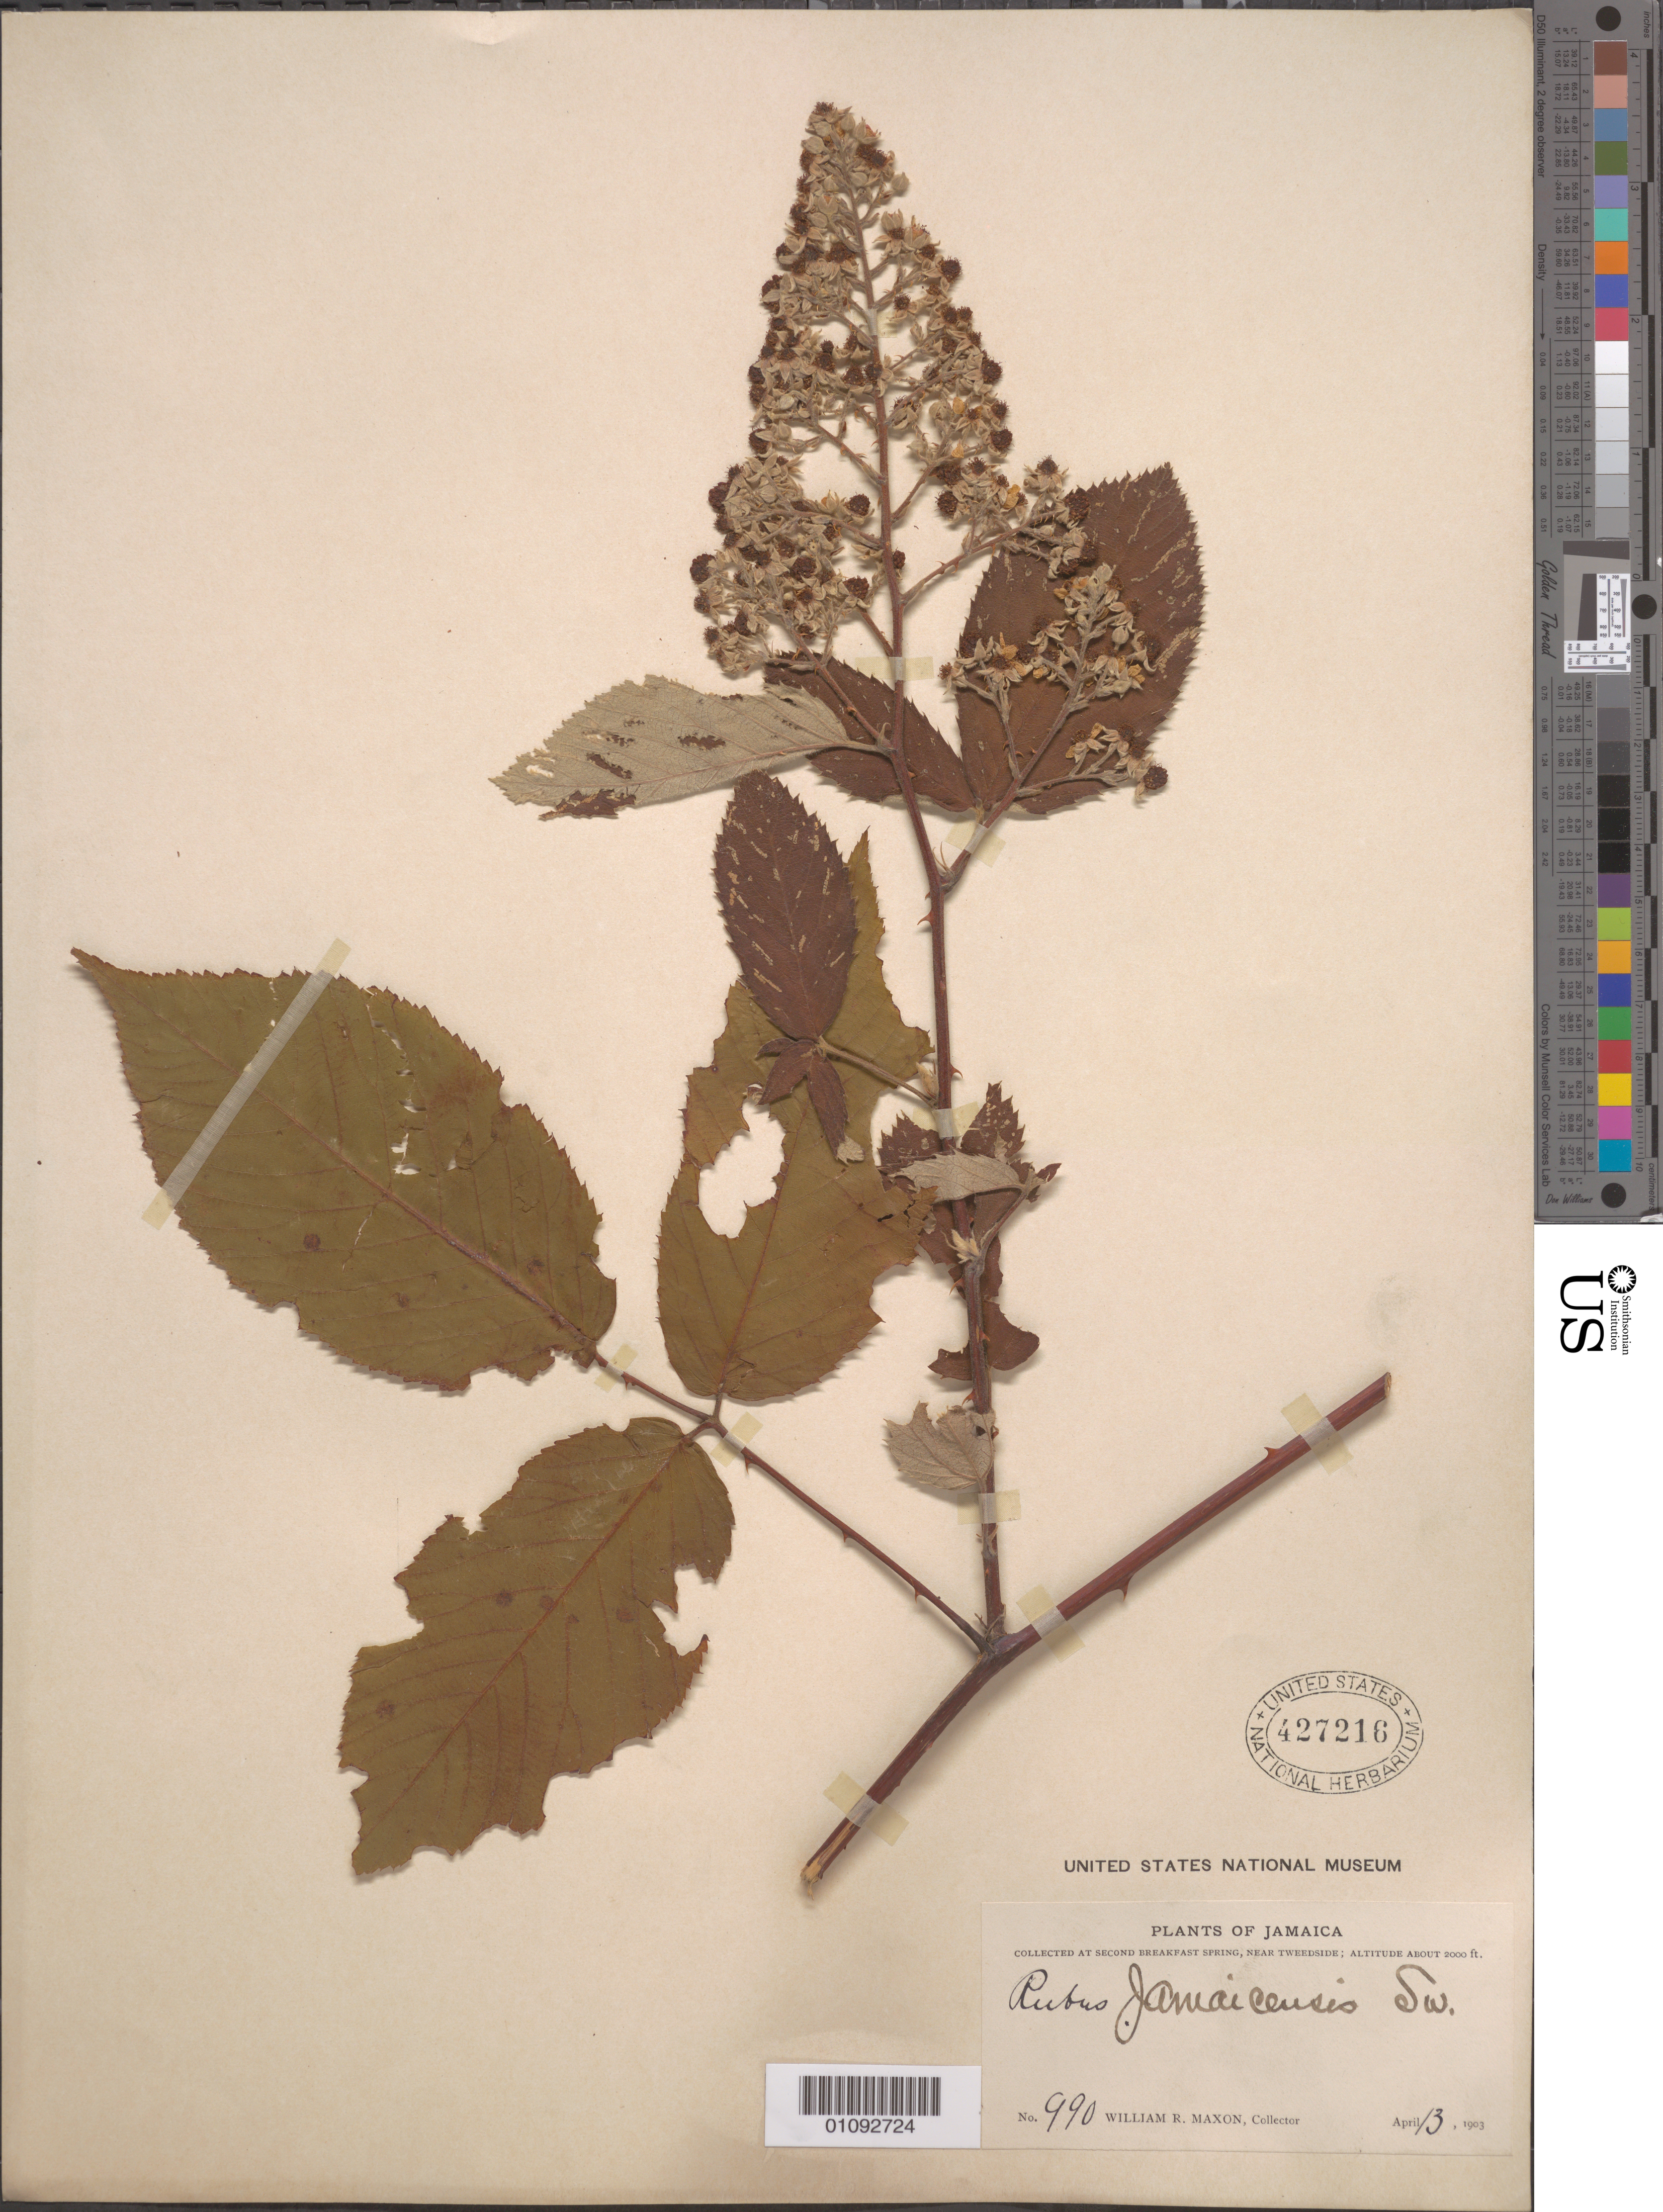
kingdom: Plantae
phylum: Tracheophyta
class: Magnoliopsida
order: Rosales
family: Rosaceae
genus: Rubus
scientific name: Rubus jamaicensis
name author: L.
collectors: W. R. Maxon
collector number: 990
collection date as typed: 13 Apr 1903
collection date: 1903-04-13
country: Jamaica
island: Jamaica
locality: Collected at Second Breakfast Spring, near Tweedside.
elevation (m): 610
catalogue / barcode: US 427216